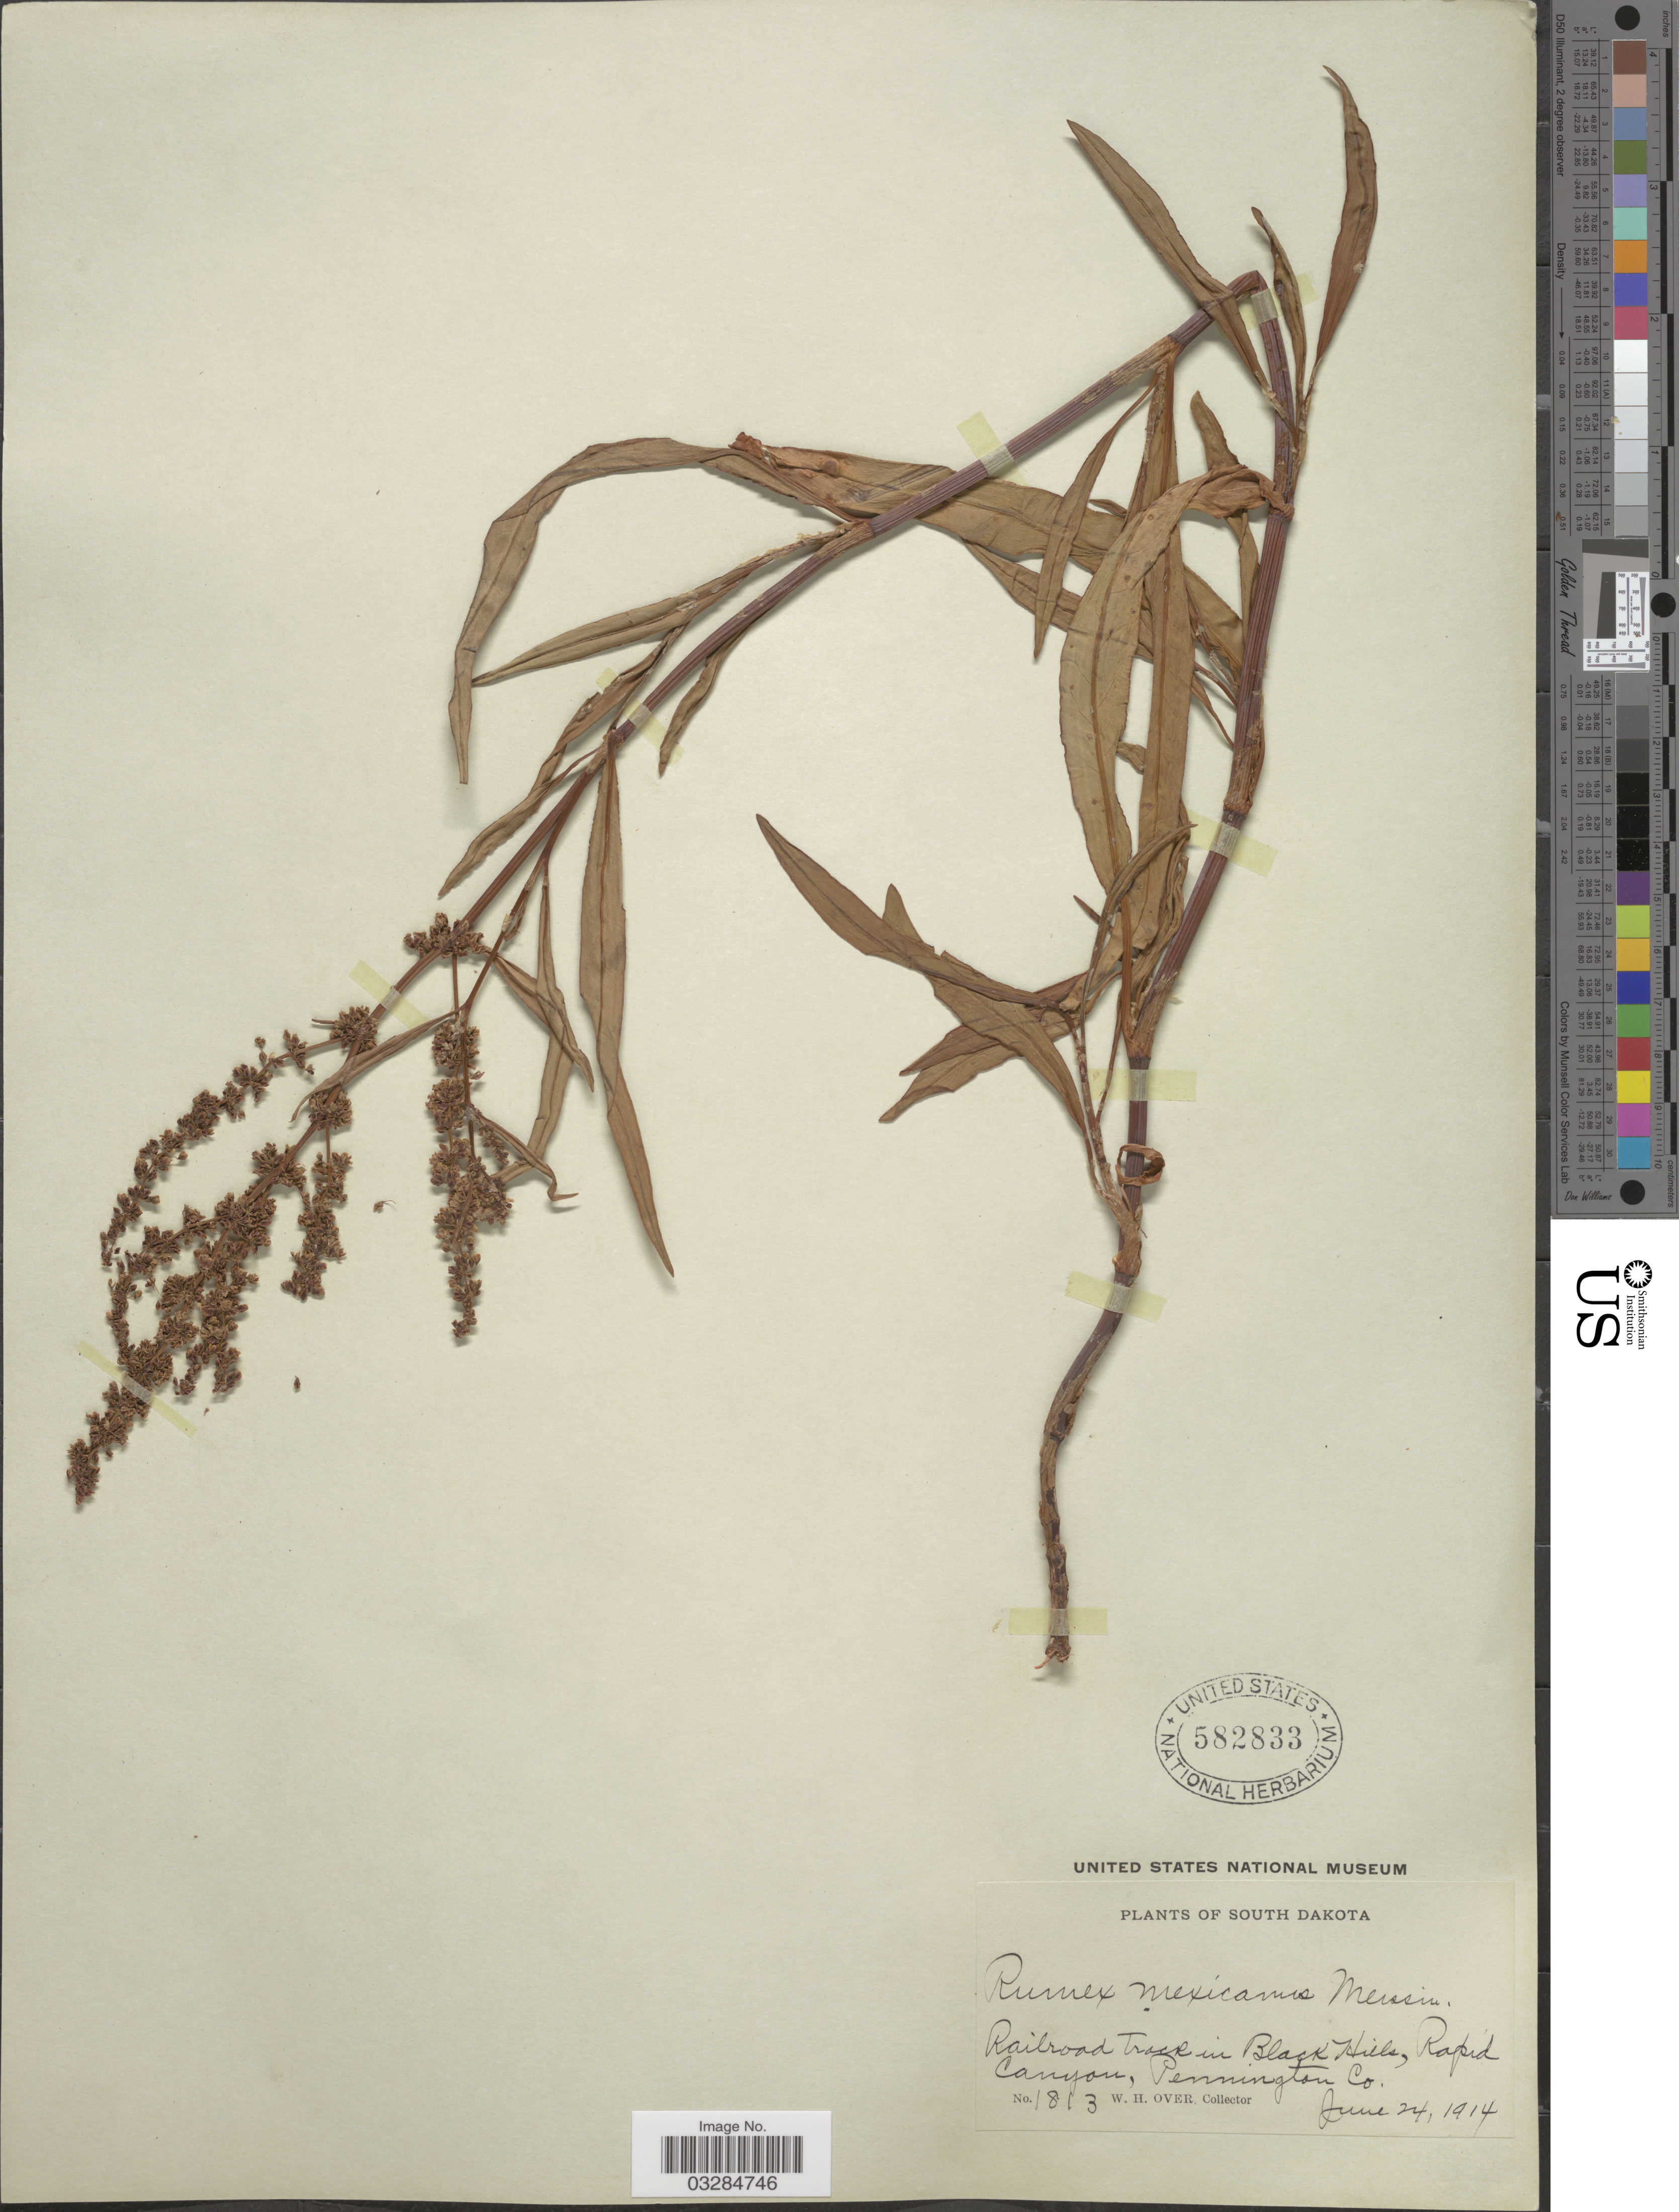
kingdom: Plantae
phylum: Tracheophyta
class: Magnoliopsida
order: Caryophyllales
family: Polygonaceae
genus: Rumex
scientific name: Rumex triangulivalvis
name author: (Danser) Rech. f.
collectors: W. Over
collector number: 1813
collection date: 1914-06-24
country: United States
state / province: South Dakota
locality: Railroad Track in Black Hills, Rapid Canyon, Pennington Co.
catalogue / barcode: US 582833